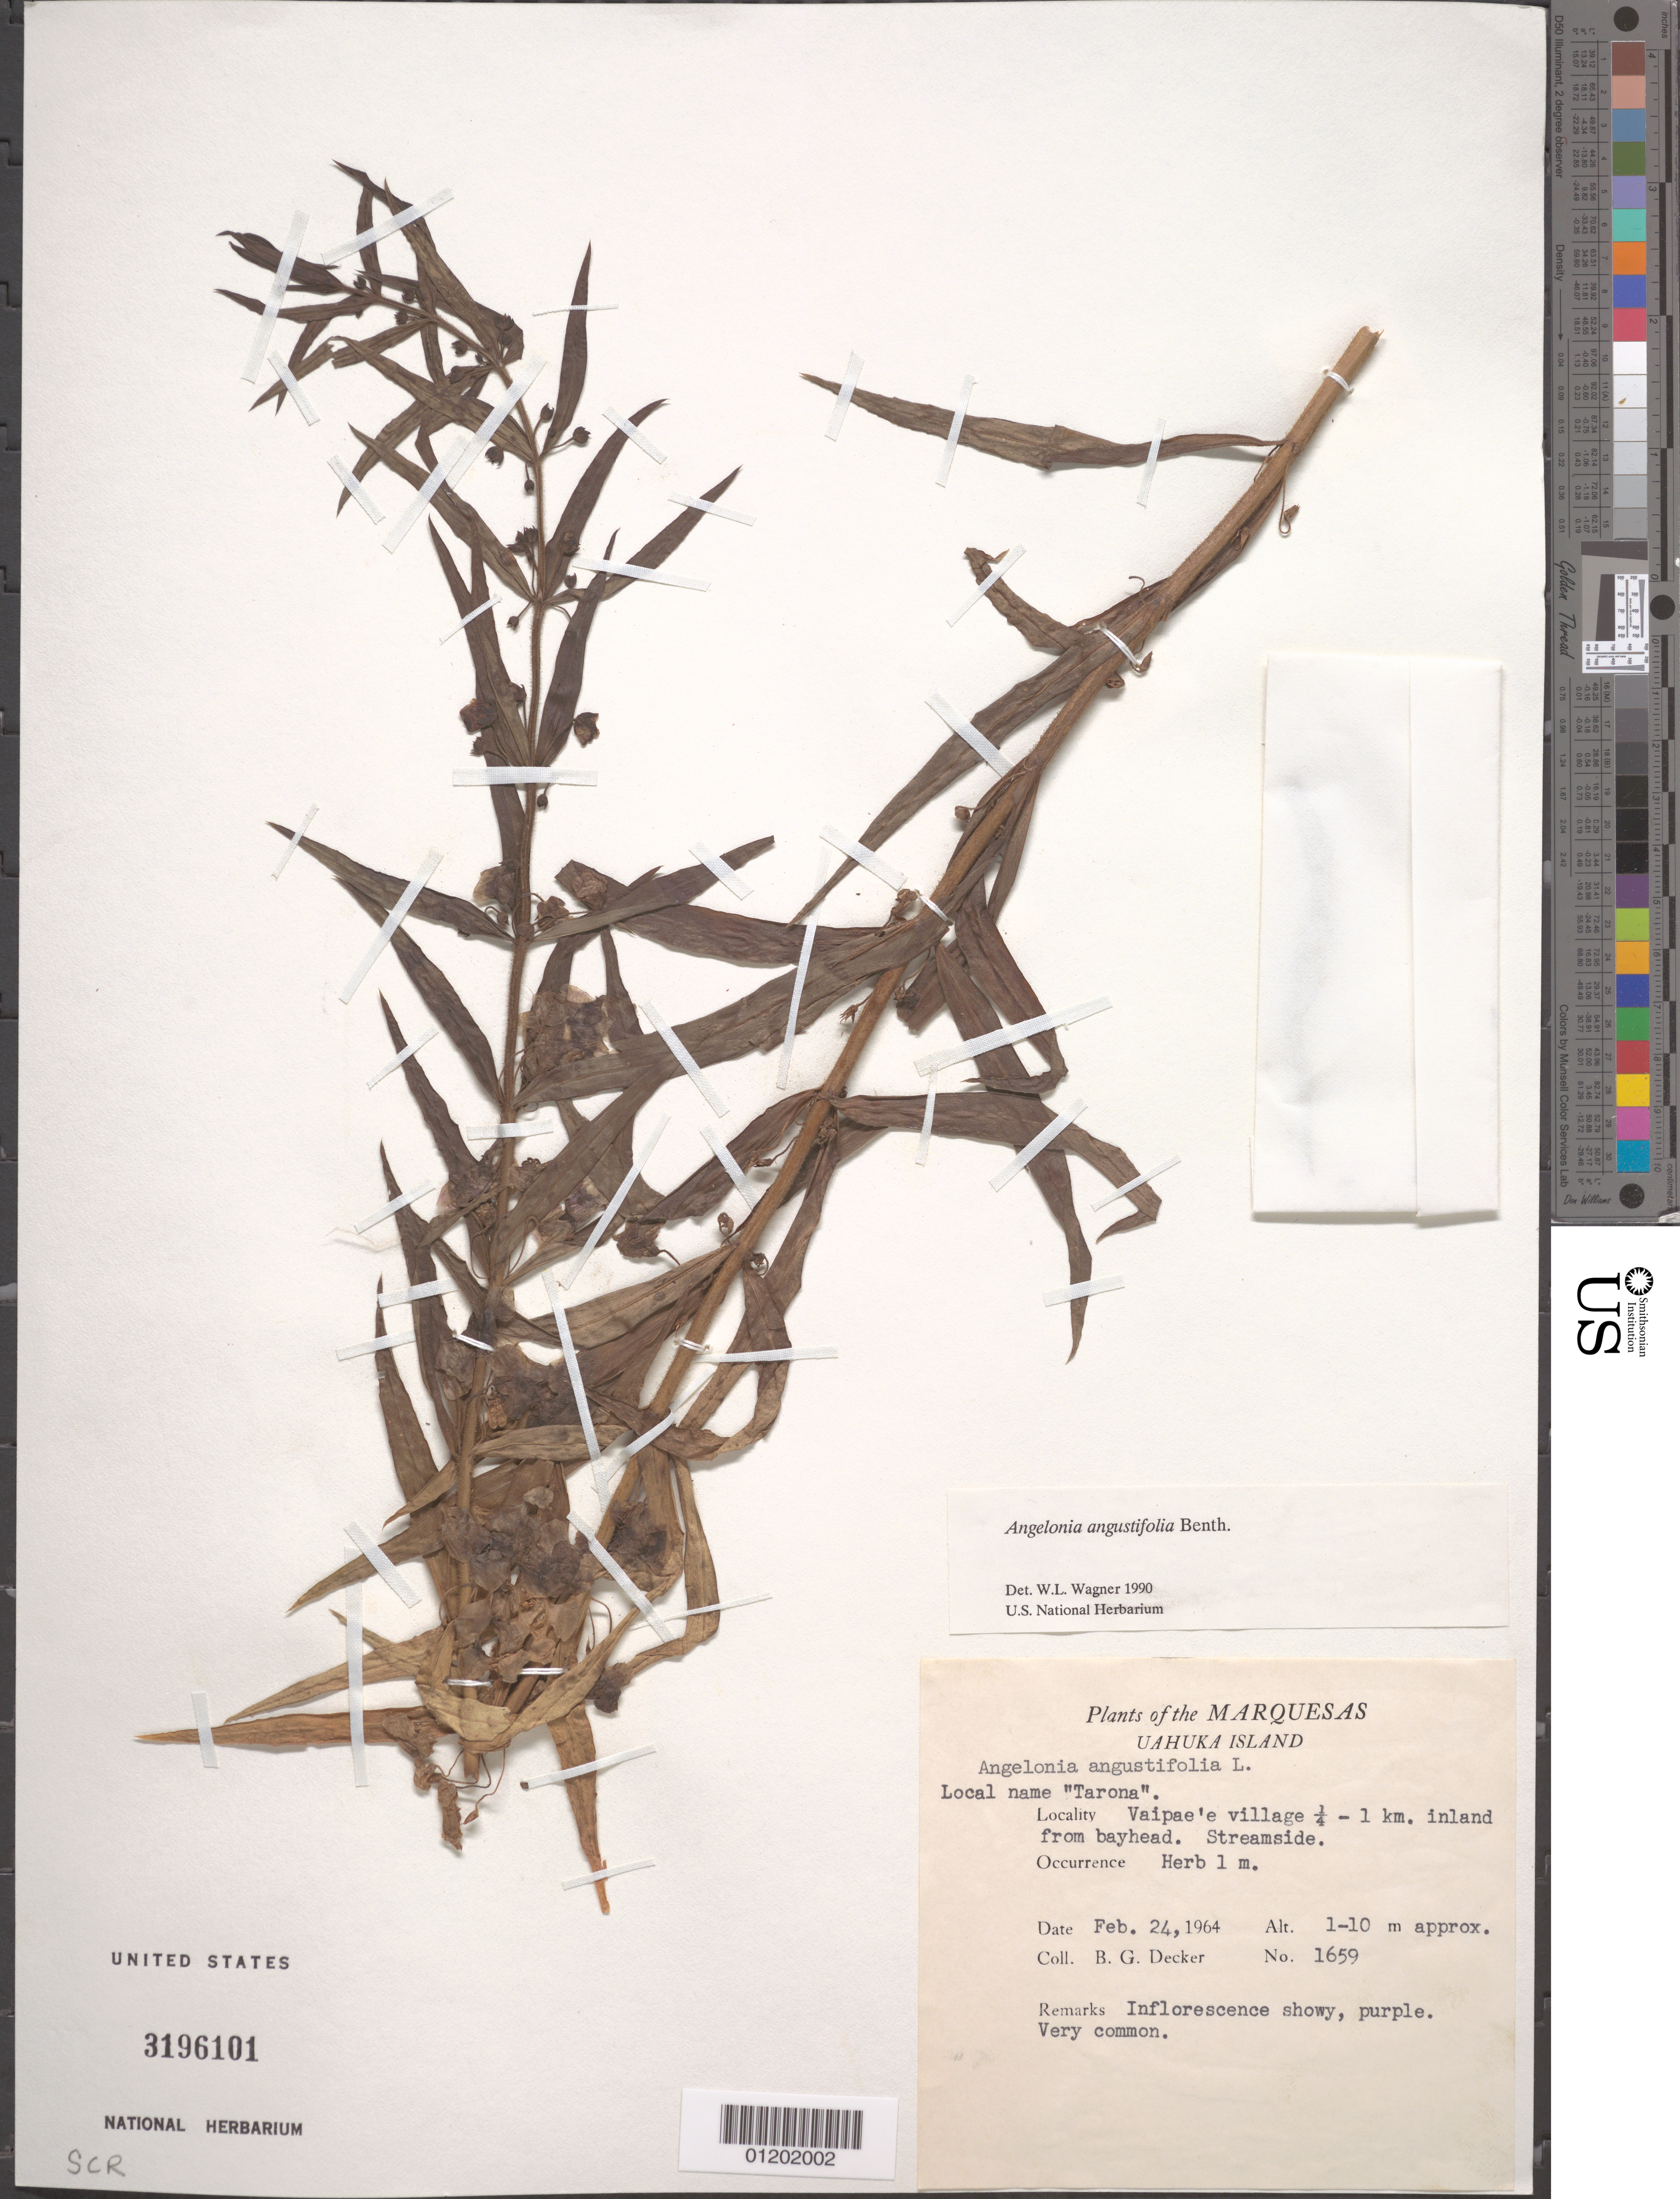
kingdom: Plantae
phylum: Tracheophyta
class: Magnoliopsida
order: Lamiales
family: Plantaginaceae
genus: Angelonia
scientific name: Angelonia gardneri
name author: Hook. f.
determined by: Wagner, W. L., (BOT), Smithsonian Institution - National Museum of Natural History (UNITED STATES)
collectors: B. G. Decker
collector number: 1659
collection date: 1964-02-24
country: French Polynesia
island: Ua Huka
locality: Vaipae'e village, 0.25-1 km inland from bayhead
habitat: Streamside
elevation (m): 1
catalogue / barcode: US 3196101